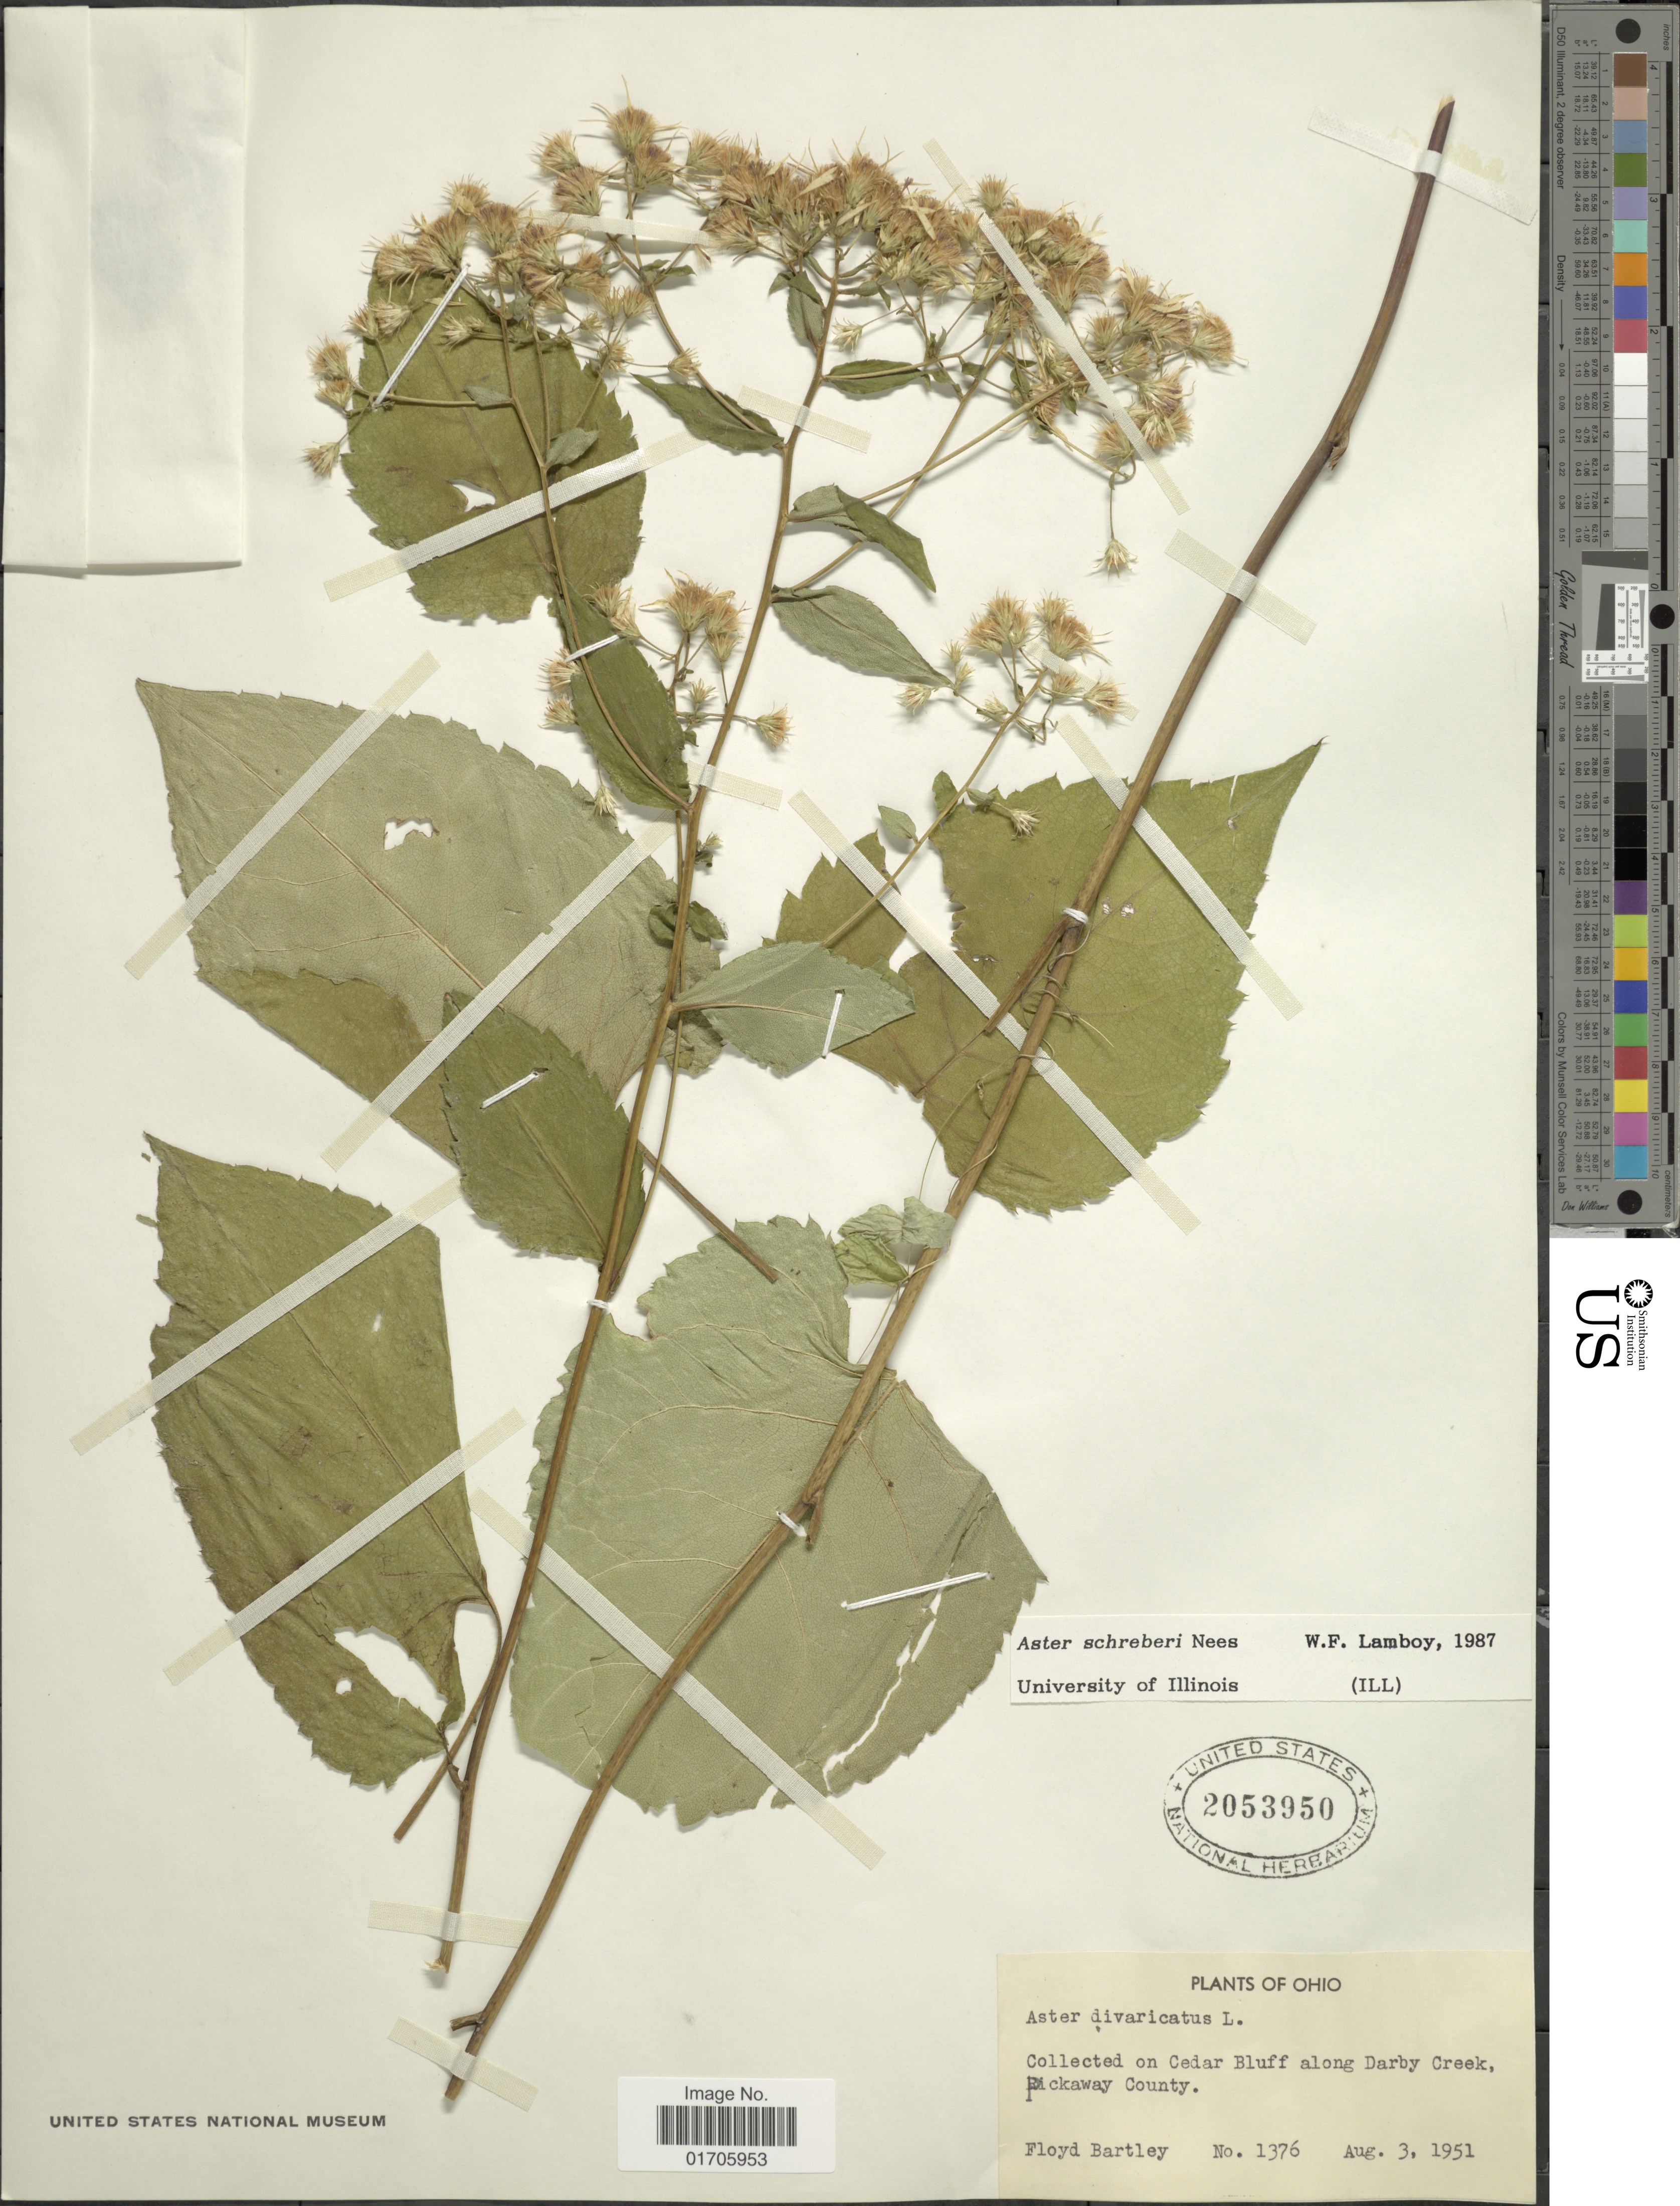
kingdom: Plantae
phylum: Tracheophyta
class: Magnoliopsida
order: Asterales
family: Asteraceae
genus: Eurybia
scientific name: Eurybia schreberi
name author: (Nees) Nees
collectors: F. Bartley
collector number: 1376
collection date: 1951-08-03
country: United States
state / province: Ohio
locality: Ohio. Collected on Cedar Bluff along Darby Creek, Pickaway County.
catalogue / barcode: US 2053950